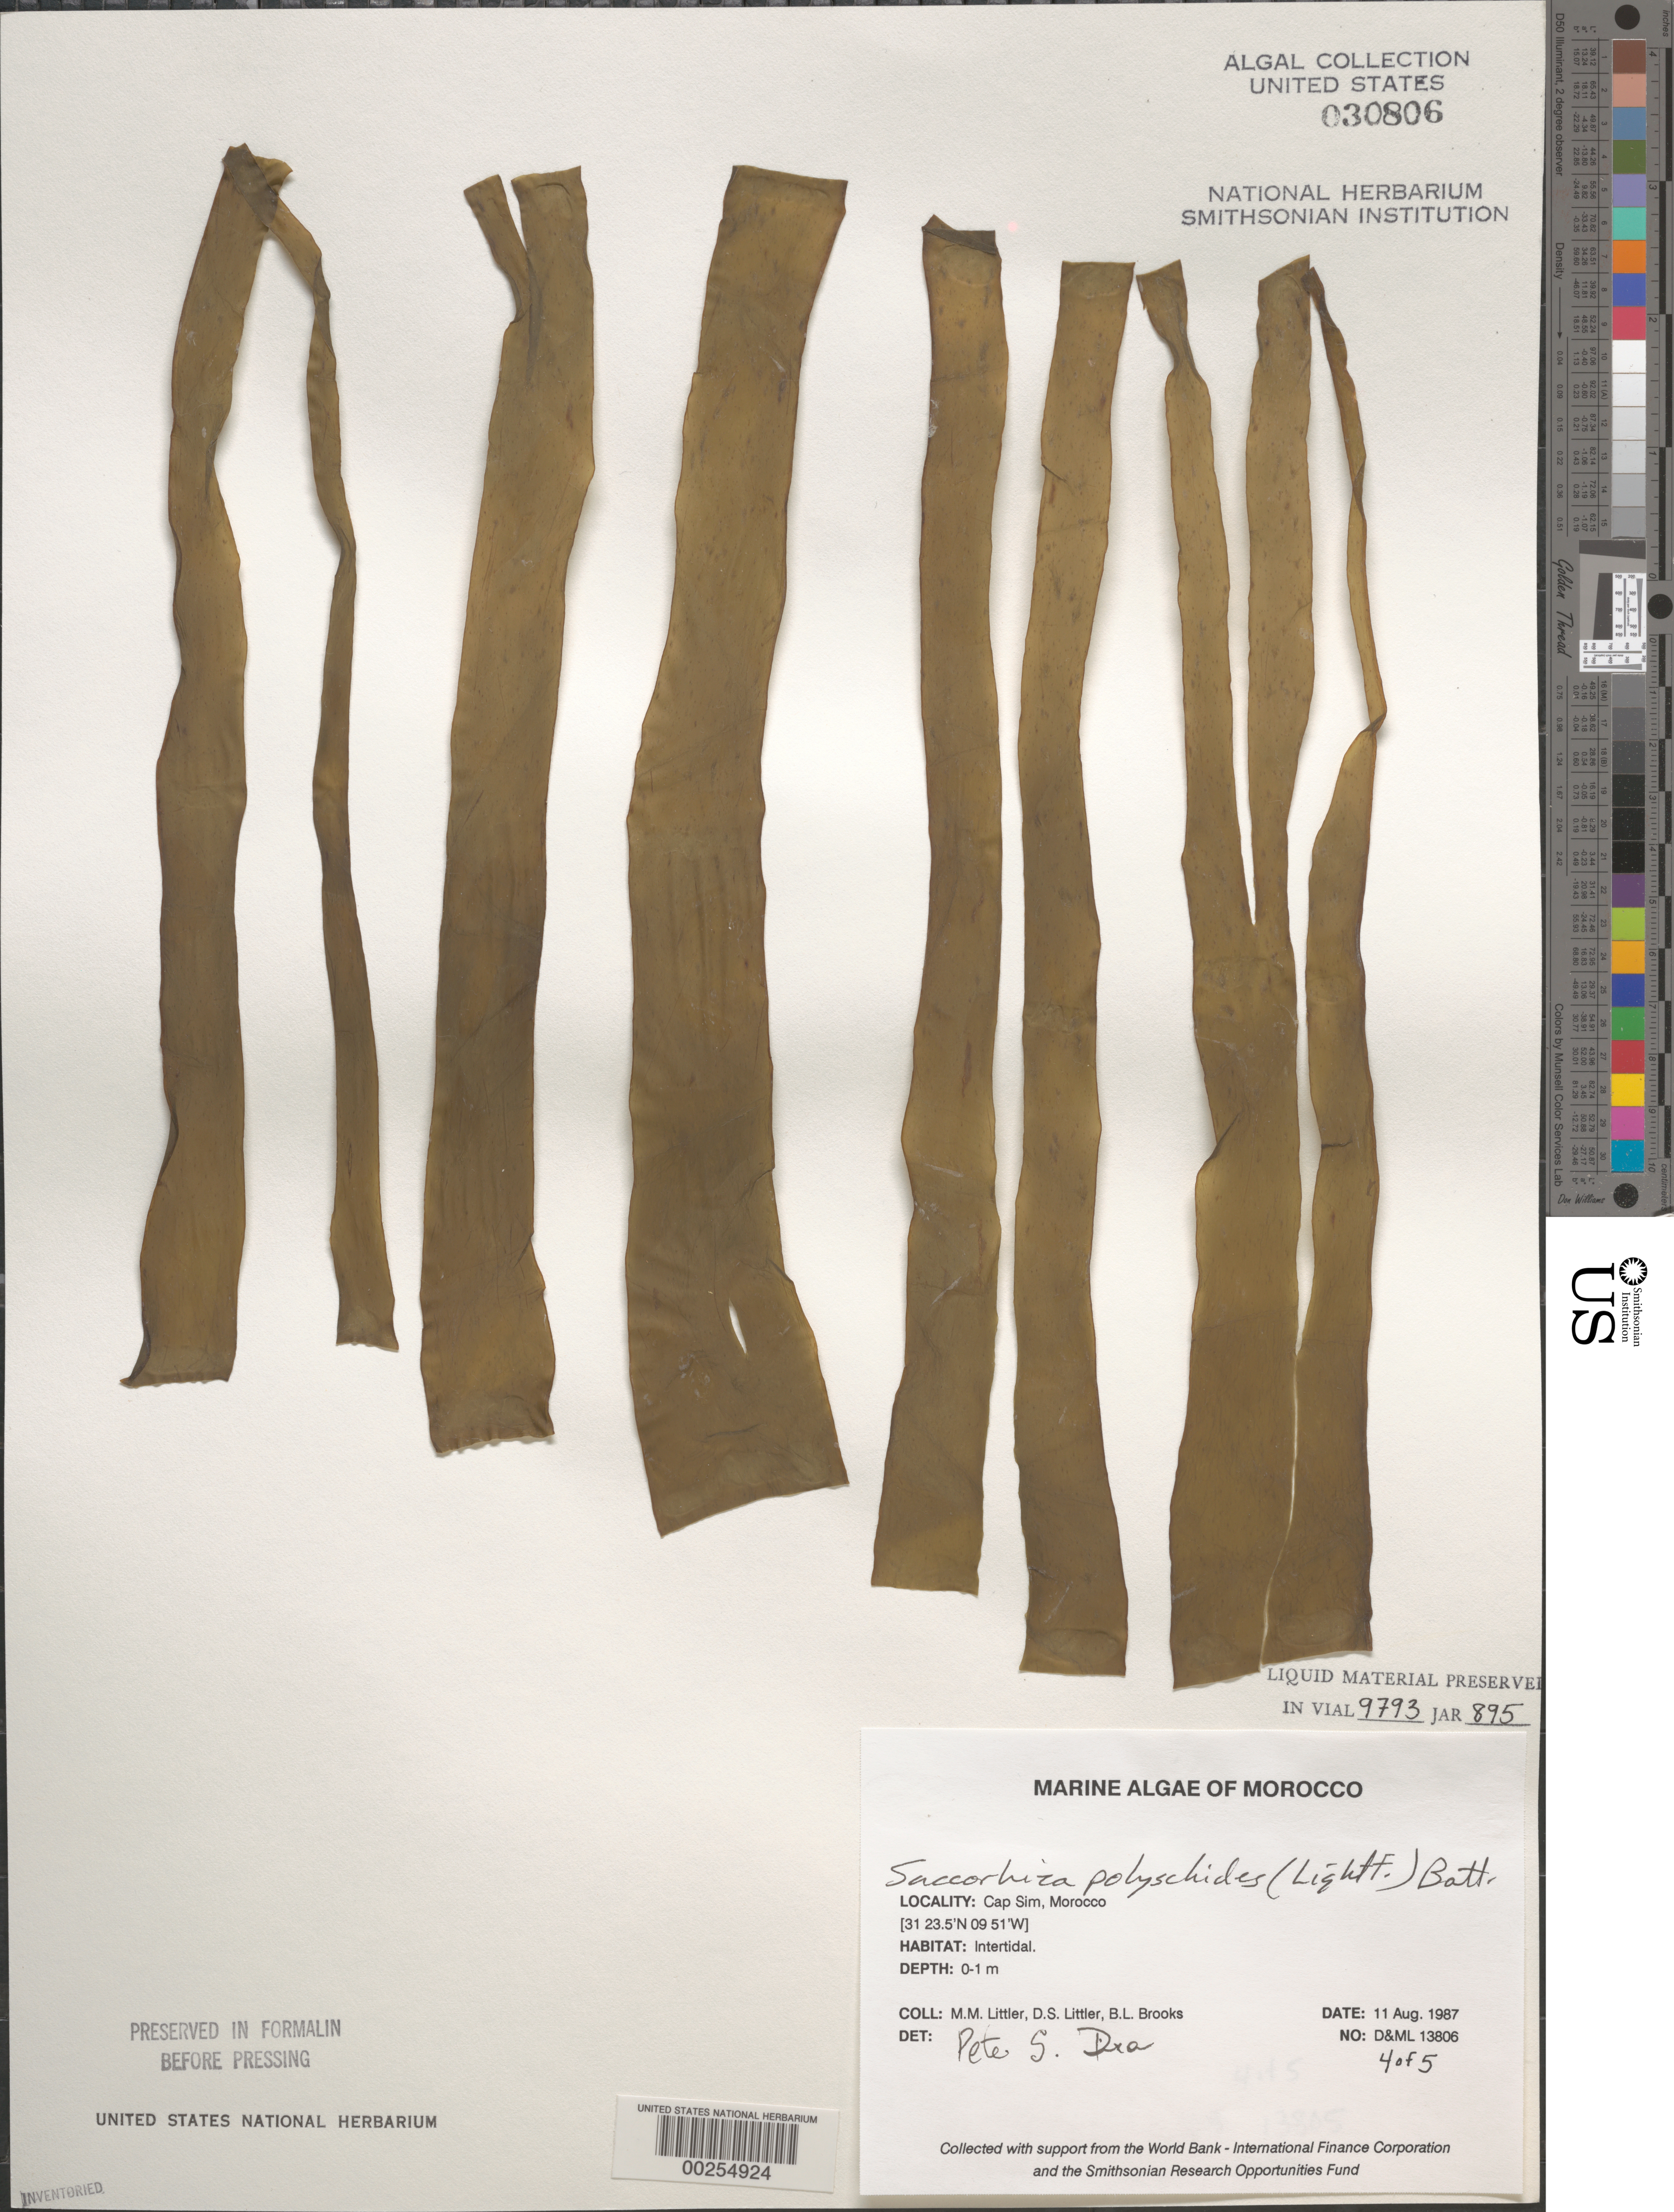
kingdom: Chromista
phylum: Foraminifera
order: Astrorhizida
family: Hyperamminidae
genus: Saccorhiza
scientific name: Saccorhiza polyschides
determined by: Dixon, P. S.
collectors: M. M. Littler, D. S. Littler & B. Brooks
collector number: D&ML 13806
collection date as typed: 11 Aug 1987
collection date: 1987-08-11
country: Morocco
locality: Cap Sim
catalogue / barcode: US 30806